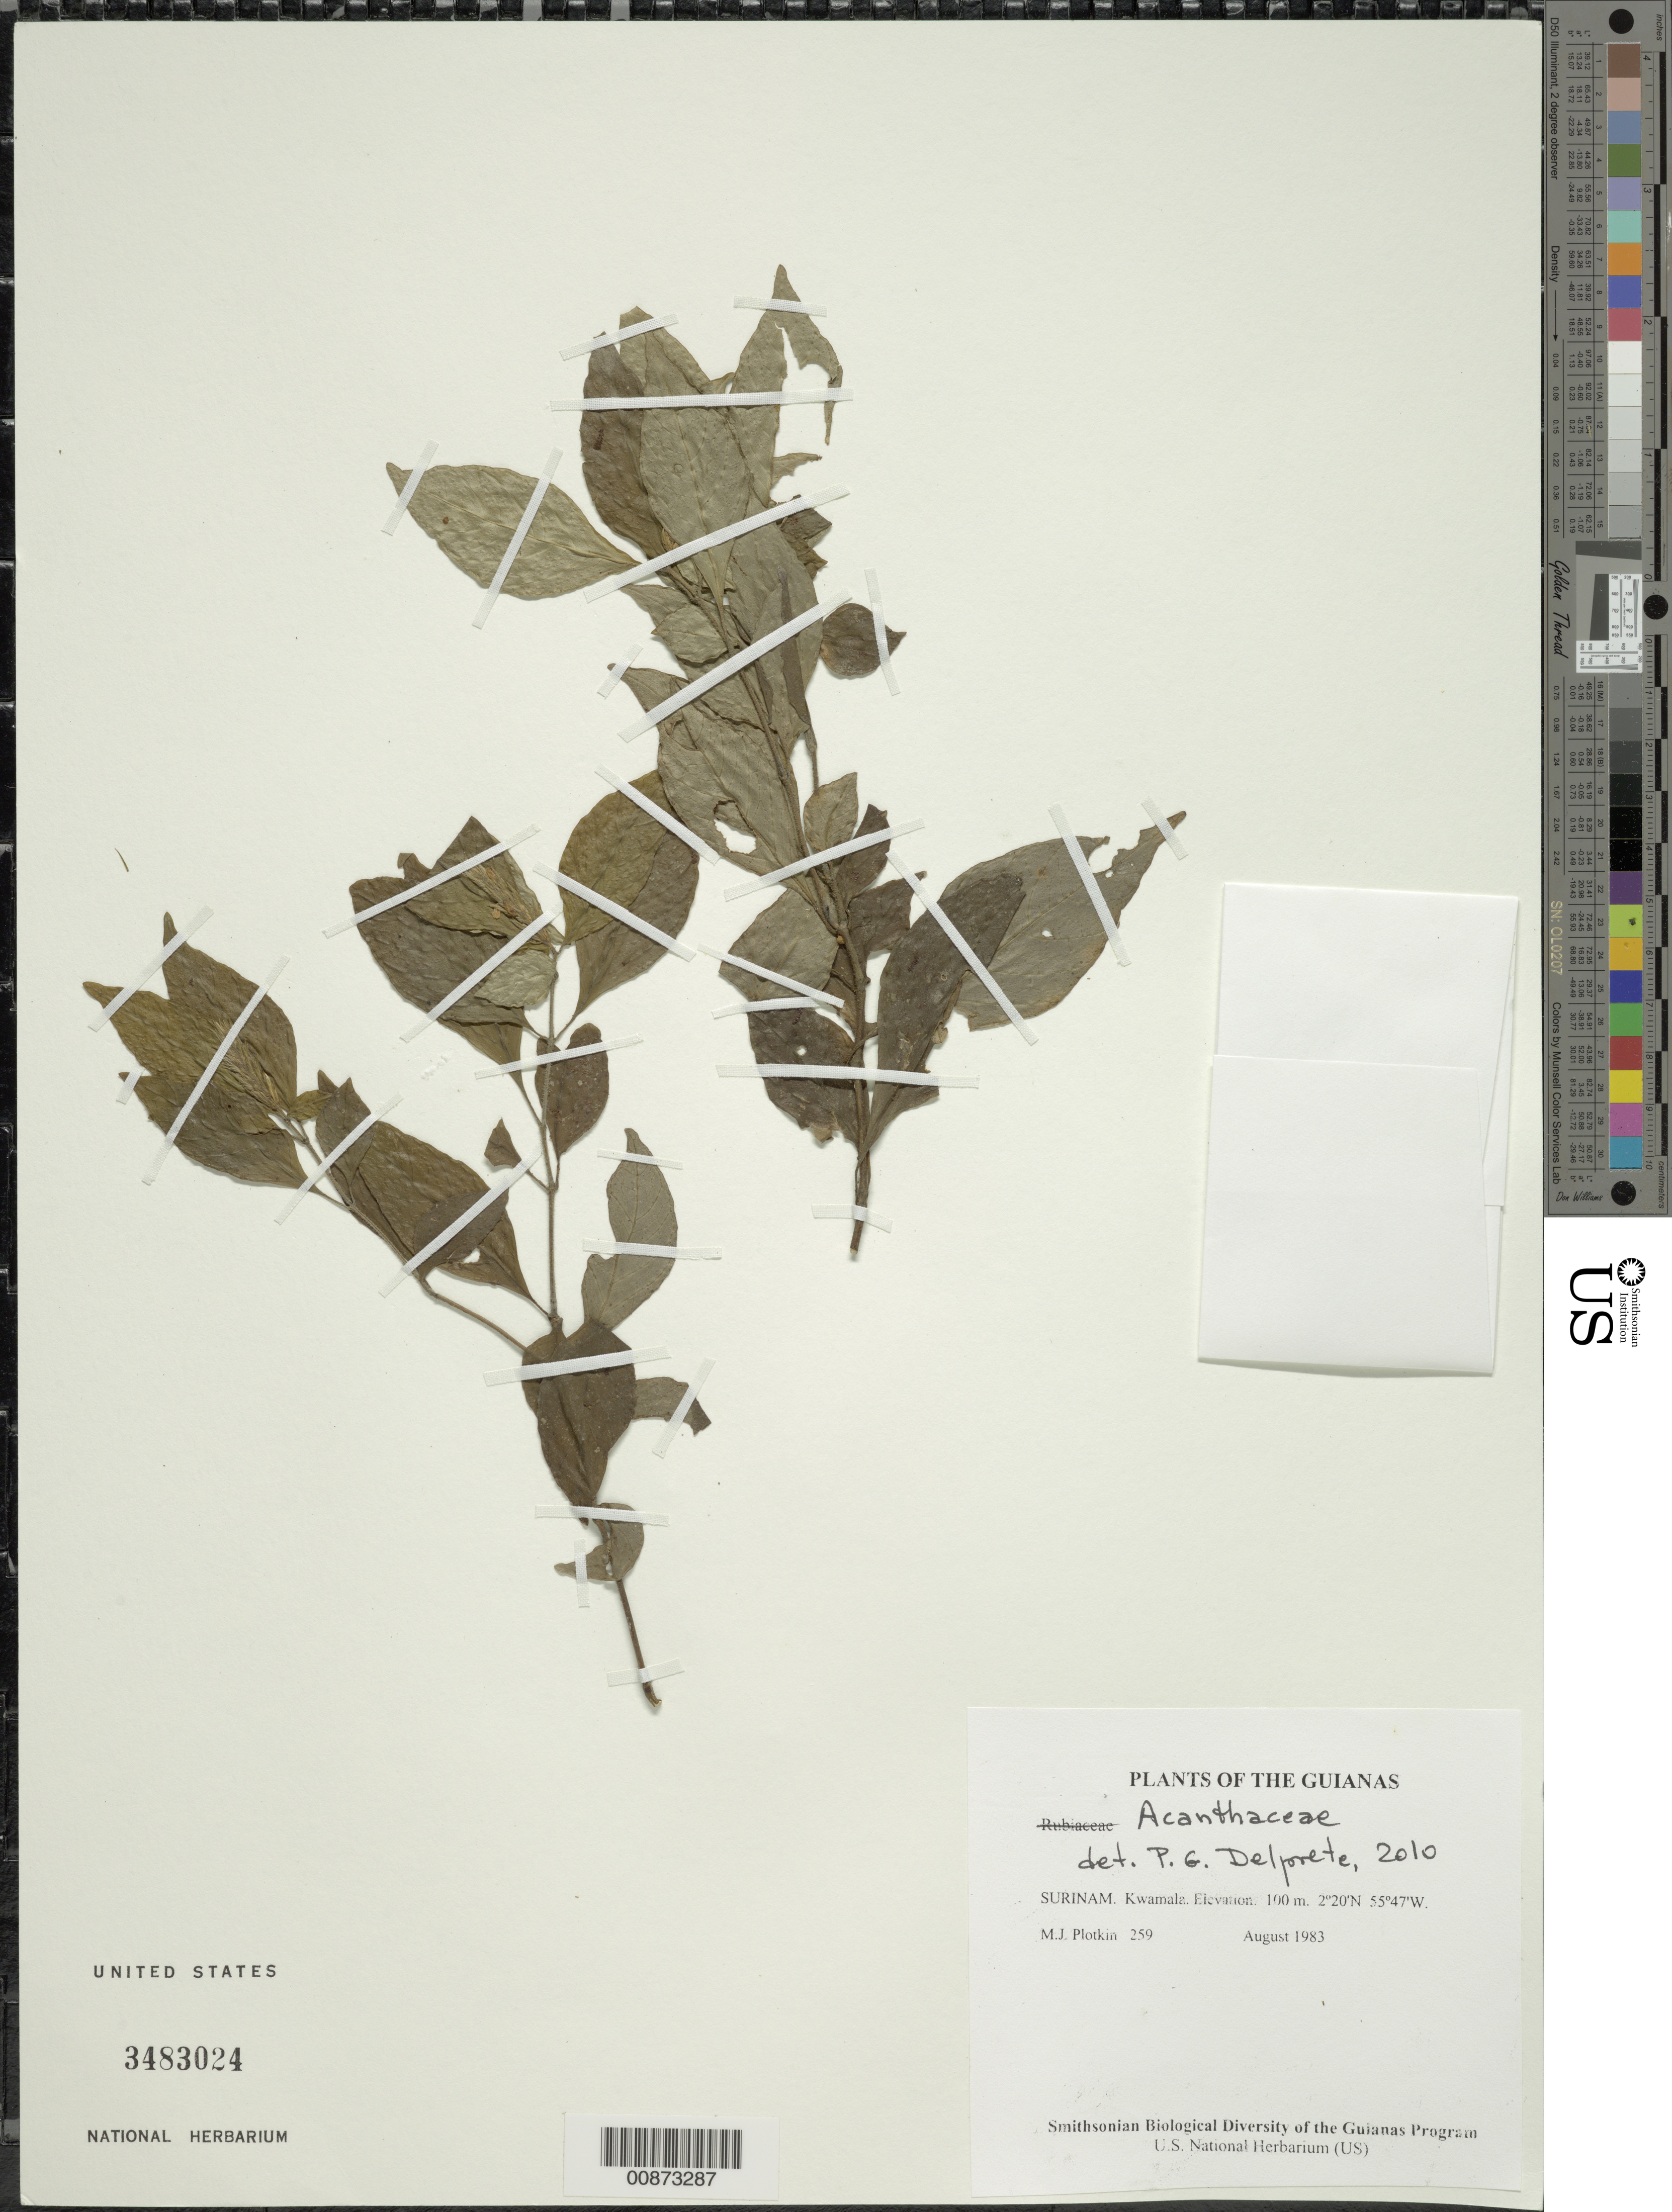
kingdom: Plantae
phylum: Tracheophyta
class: Magnoliopsida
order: Lamiales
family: Acanthaceae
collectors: M. Plotkin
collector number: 259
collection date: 1983-08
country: Suriname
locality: The Guianas. Surinam. Kwamala.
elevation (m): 100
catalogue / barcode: US 3483024